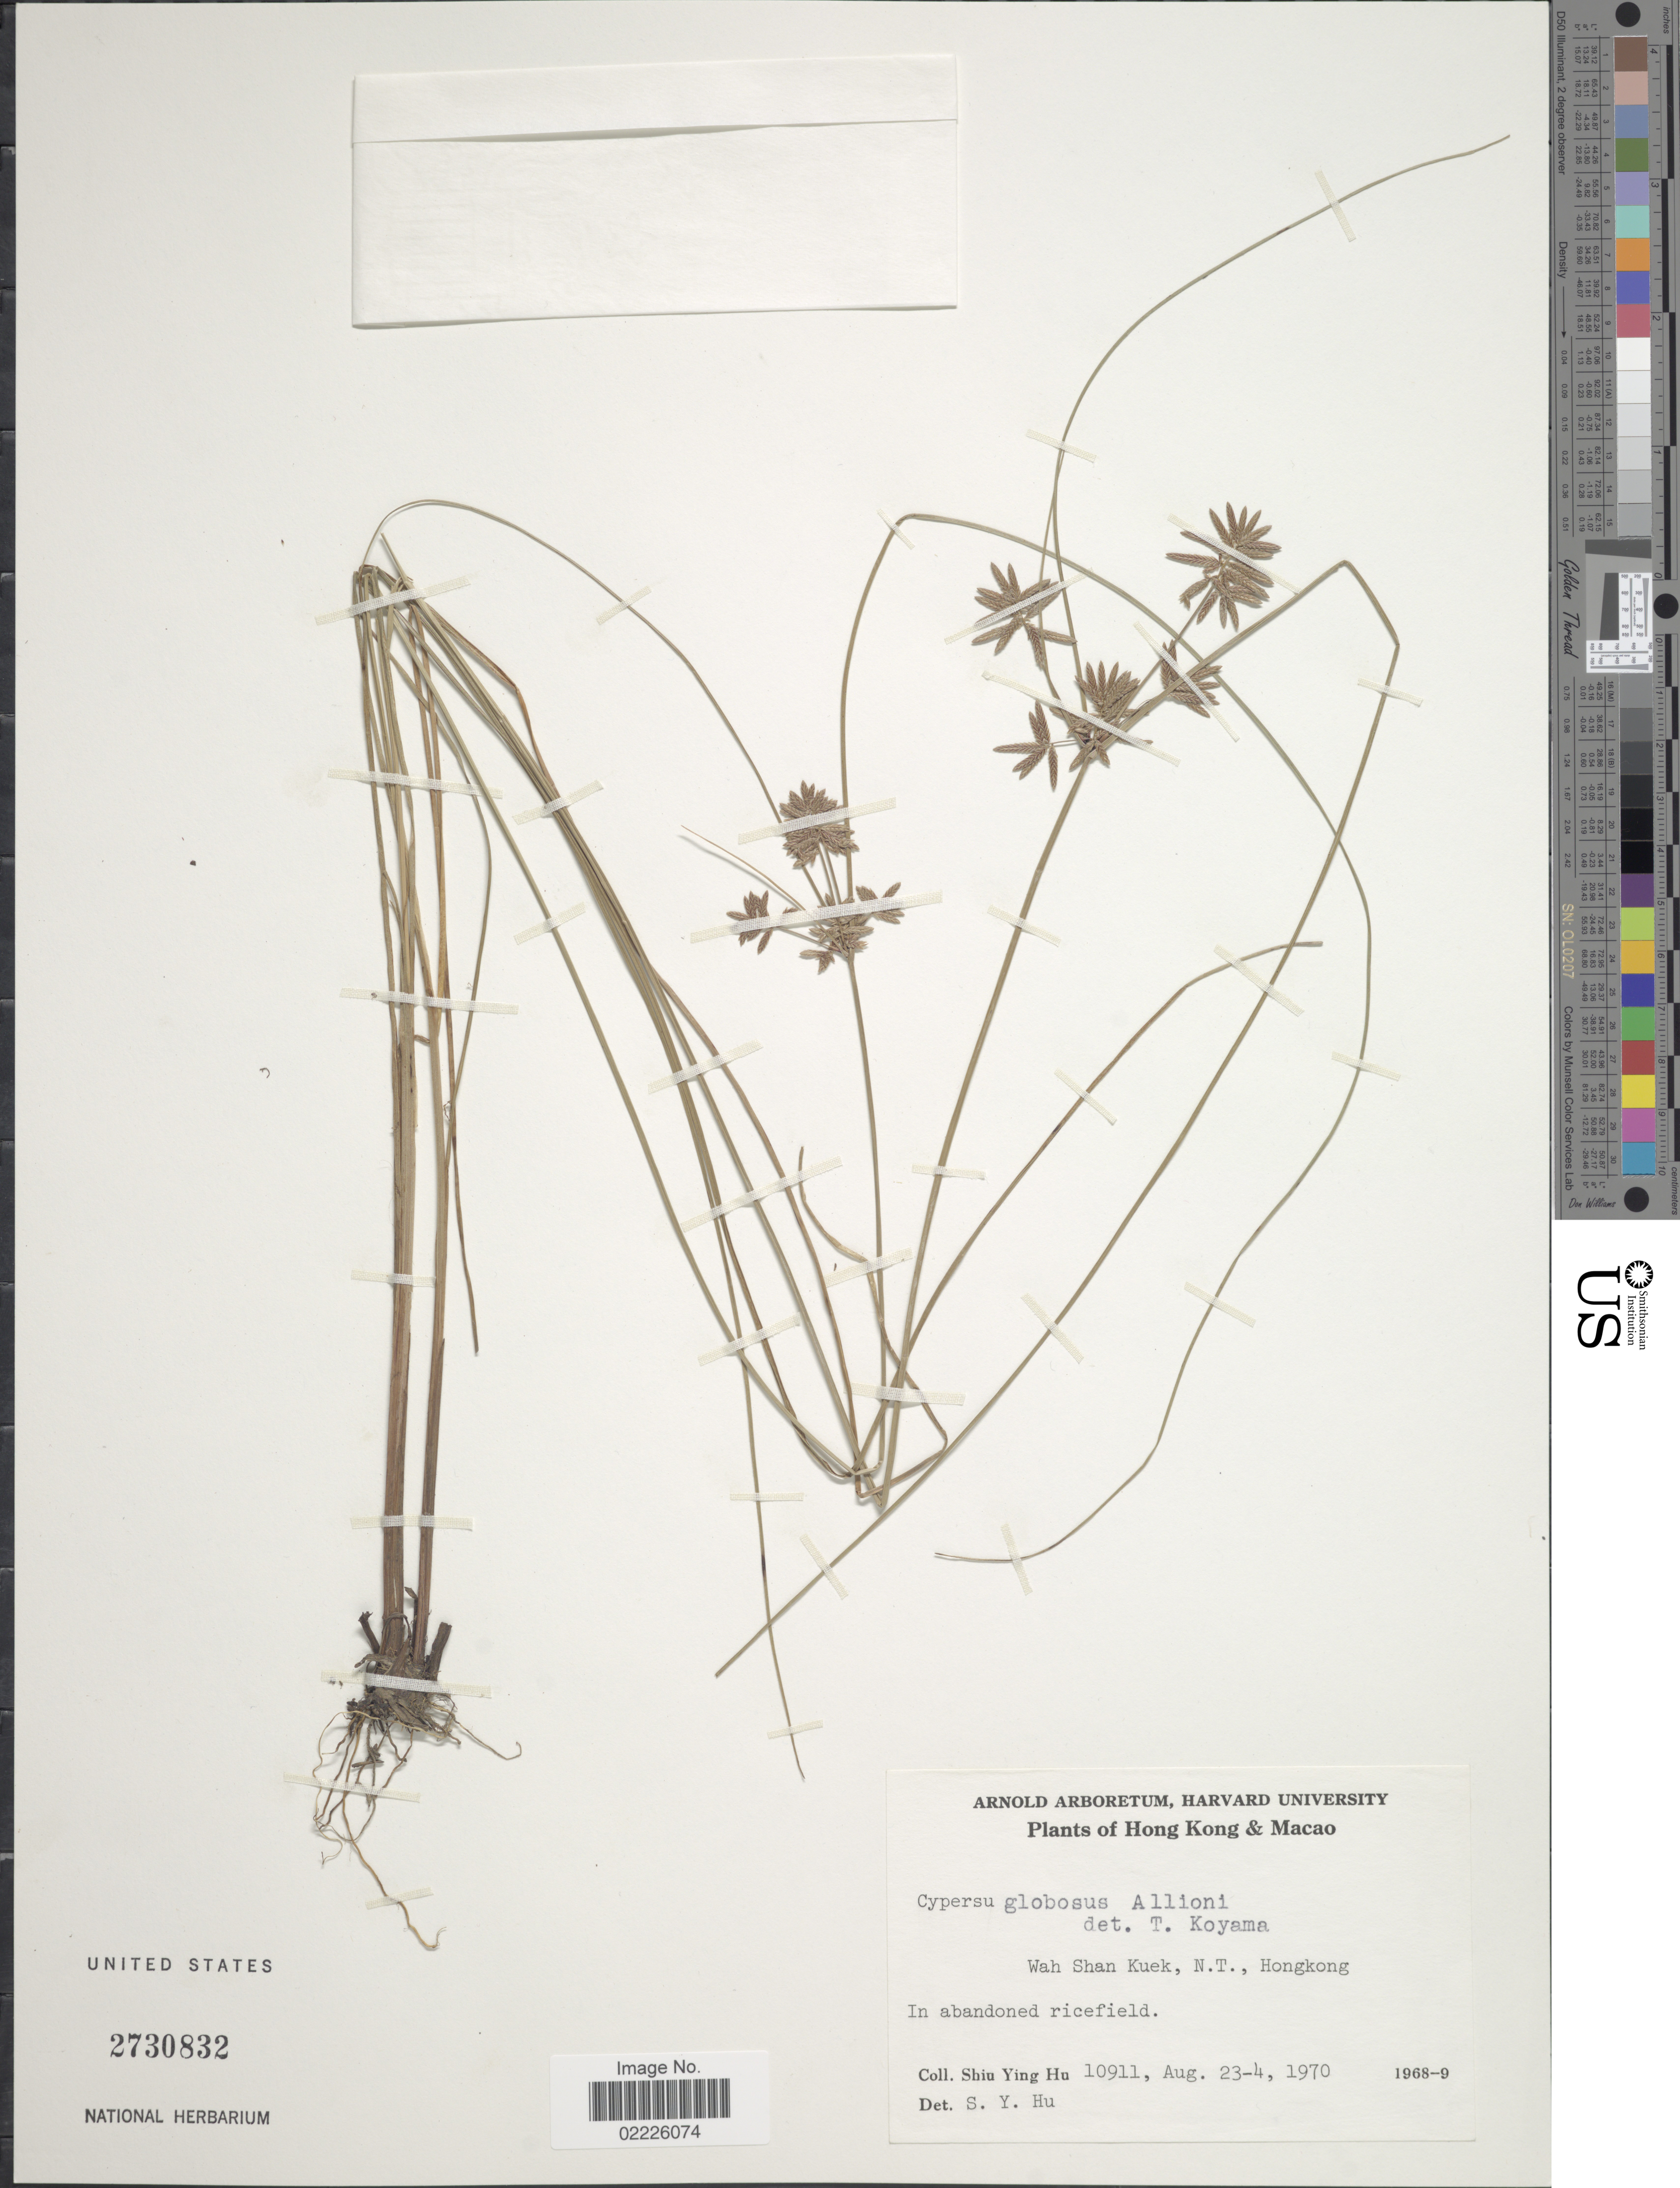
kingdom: Plantae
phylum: Tracheophyta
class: Liliopsida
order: Poales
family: Cyperaceae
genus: Cyperus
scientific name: Cyperus flavidus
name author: Retz.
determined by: Strong, Mark T., (BOT), Smithsonian Institution - National Museum of Natural History (UNITED STATES)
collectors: S. Y. Hu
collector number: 10911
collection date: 1970-08-04/1970-08-23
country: China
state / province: Hong Kong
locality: Hong Kong & Macao, Wah Shan Kuek, N.T. Hongkong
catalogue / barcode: US 2730832